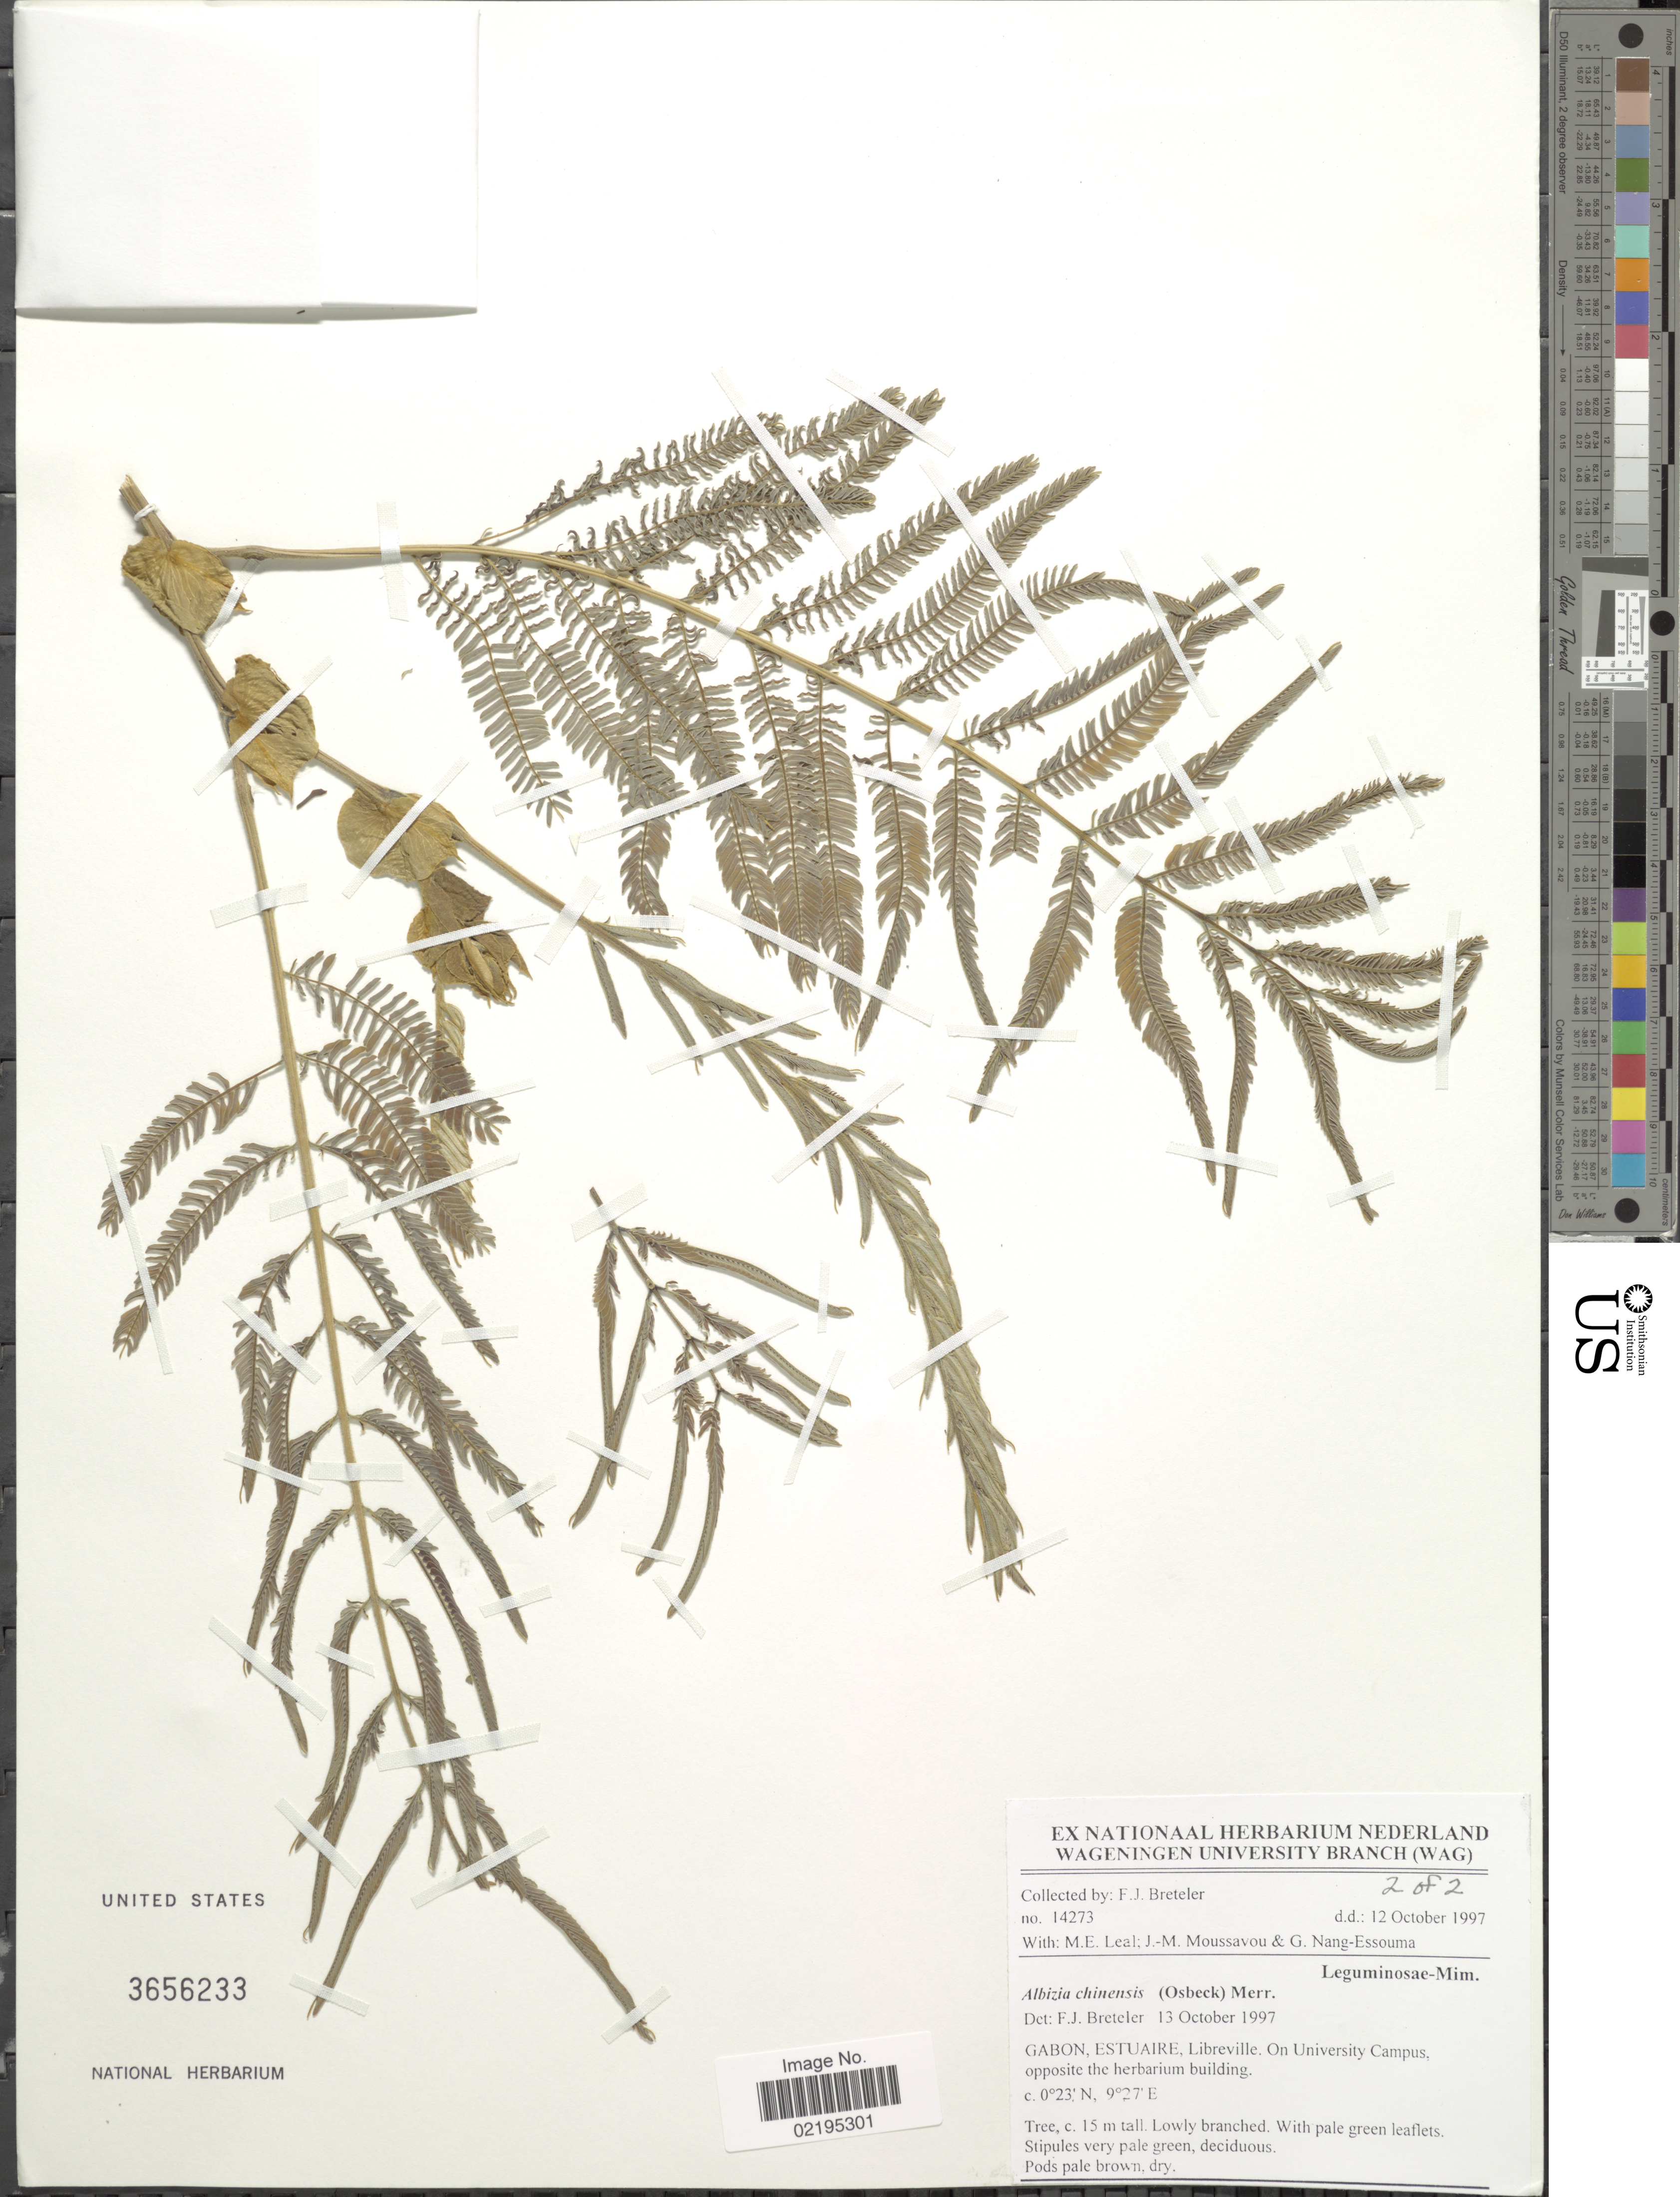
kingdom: Plantae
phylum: Tracheophyta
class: Magnoliopsida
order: Fabales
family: Fabaceae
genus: Albizia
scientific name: Albizia chinensis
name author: (Osbeck) Merr.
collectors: F. J. Breteler, M. E. Leal, J. Moussavou & G. Nang-Essouma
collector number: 14273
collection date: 1997-10-12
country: Gabon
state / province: Estuaire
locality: Libreville. On University Campus, opposite the herbarium building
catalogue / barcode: US 3656233